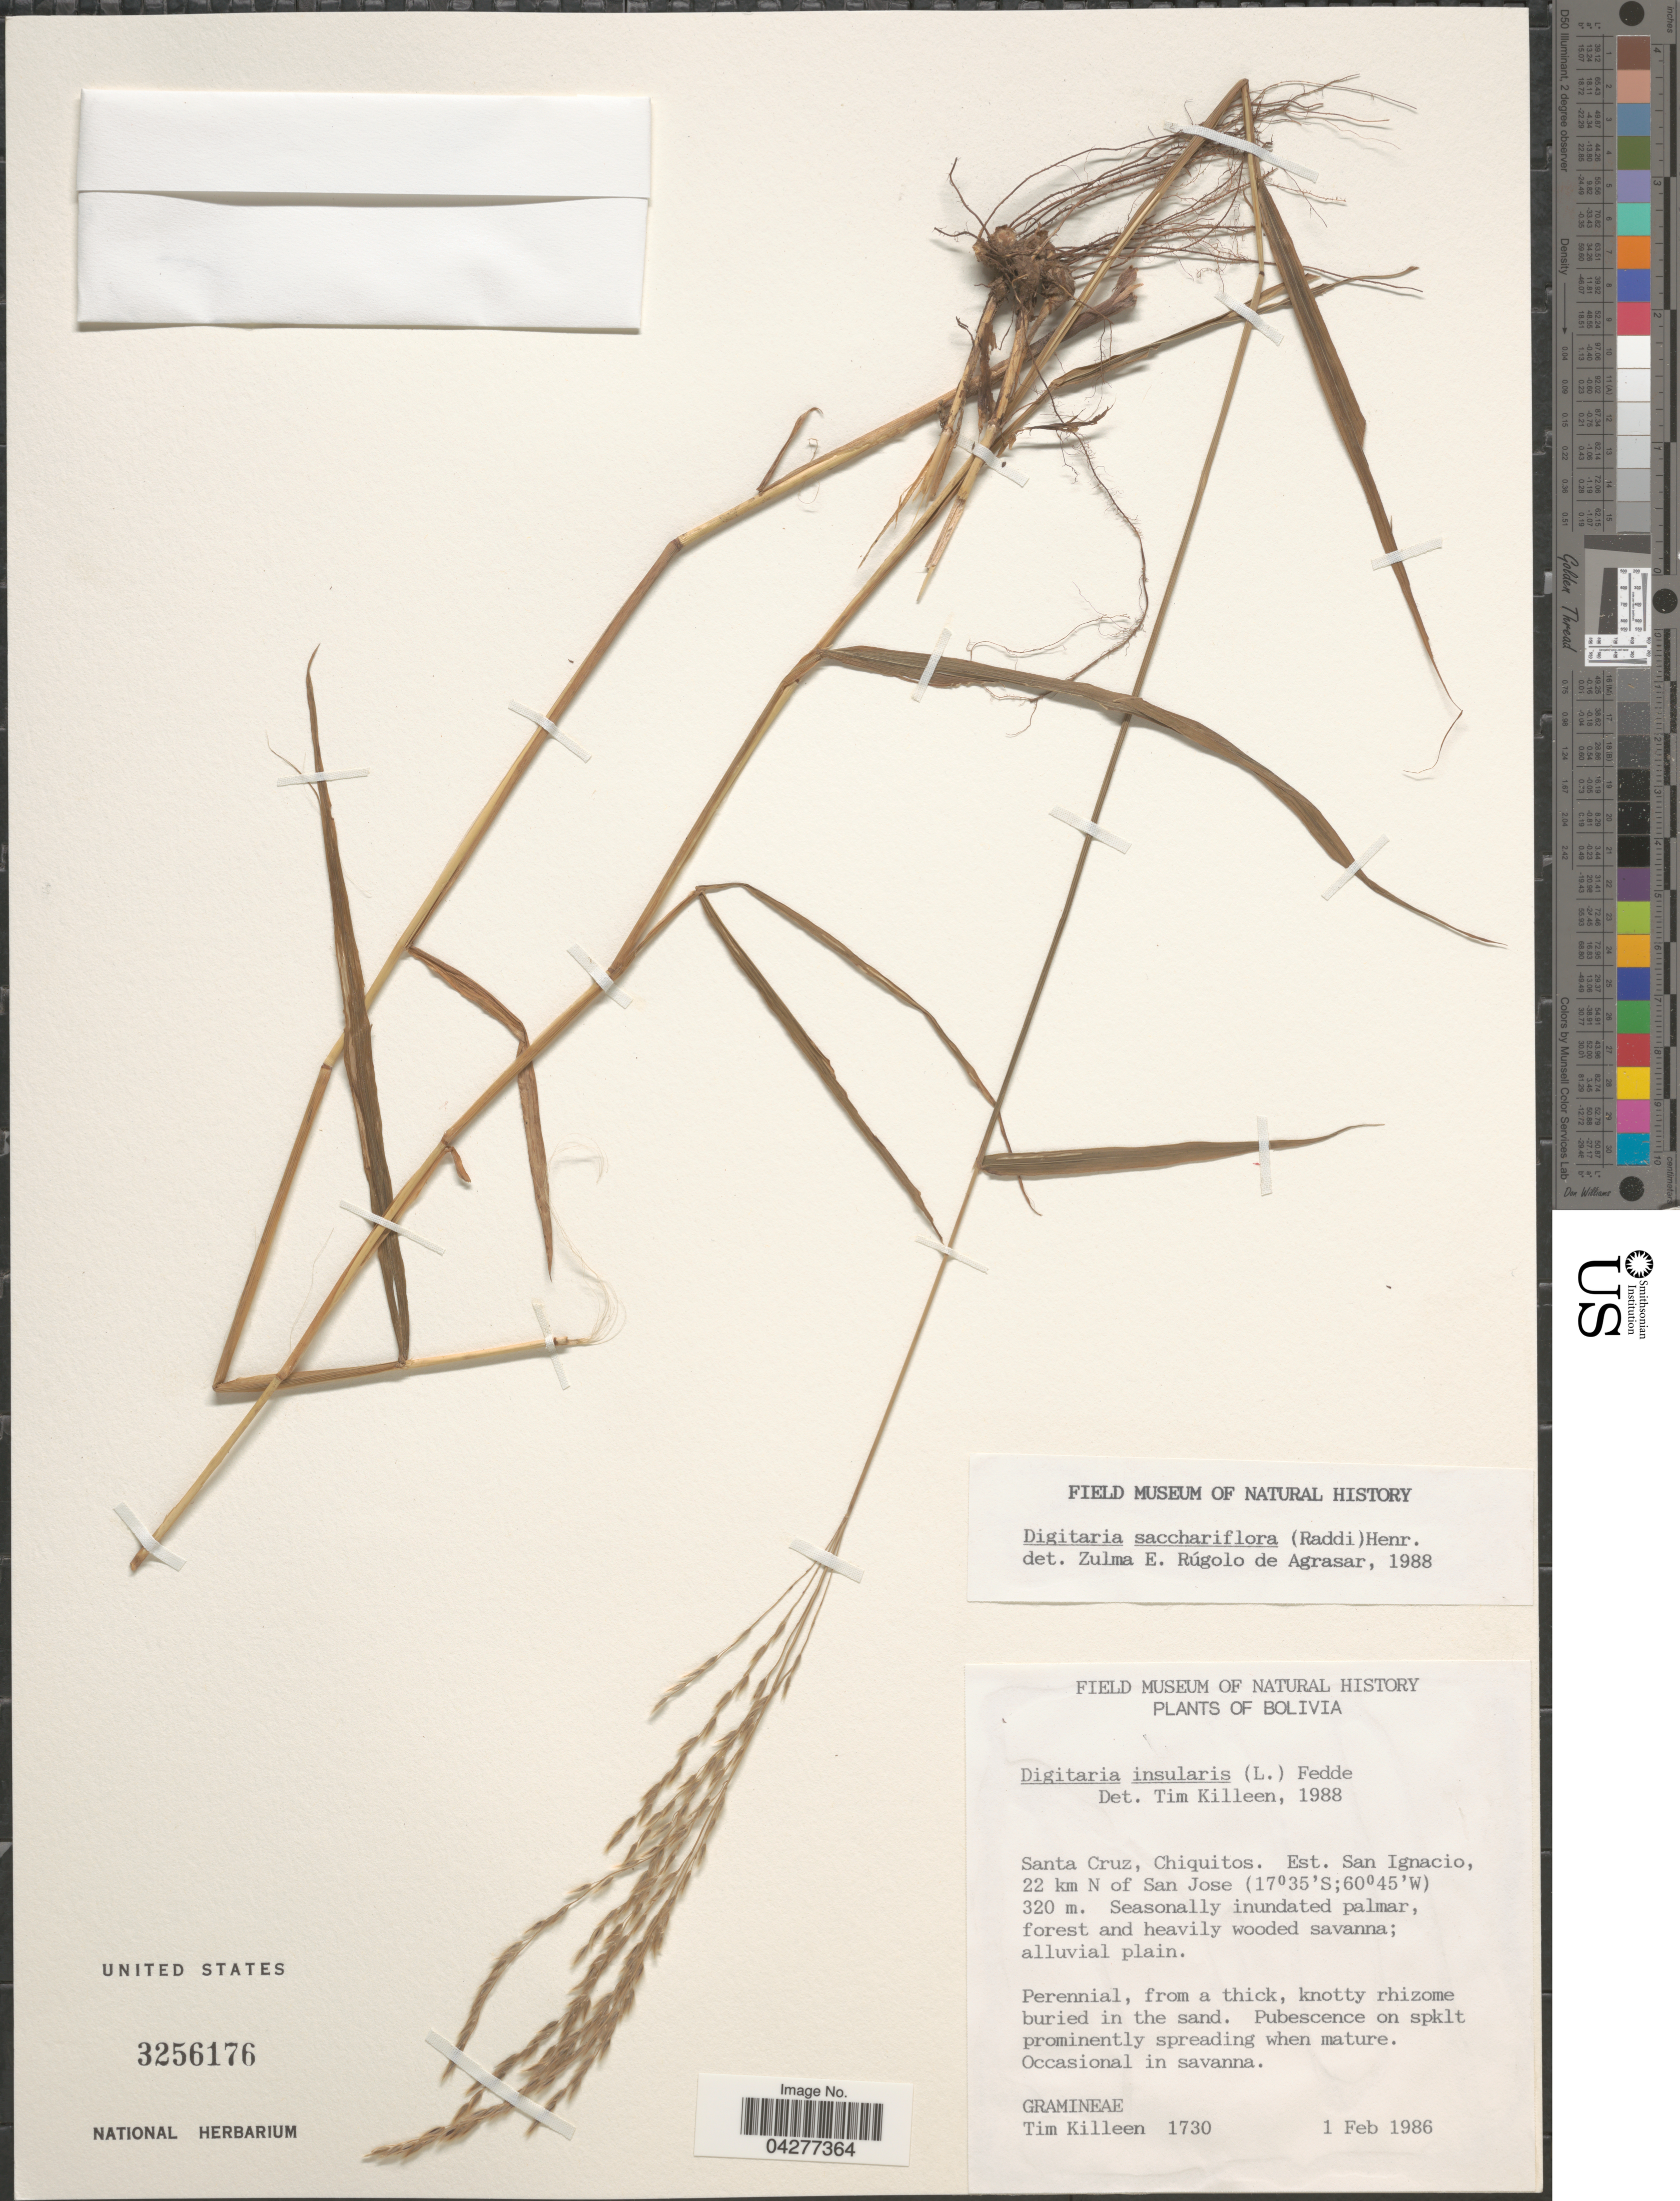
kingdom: Plantae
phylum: Tracheophyta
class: Liliopsida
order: Poales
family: Poaceae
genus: Digitaria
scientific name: Digitaria sacchariflora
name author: (Nees) Henr.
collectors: T. J. Killeen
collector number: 1730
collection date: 1986-02-01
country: Bolivia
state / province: Santa Cruz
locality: Chiquitos. Est. San Ignacio, 22 km N of San Jose.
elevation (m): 320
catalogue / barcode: US 3256176